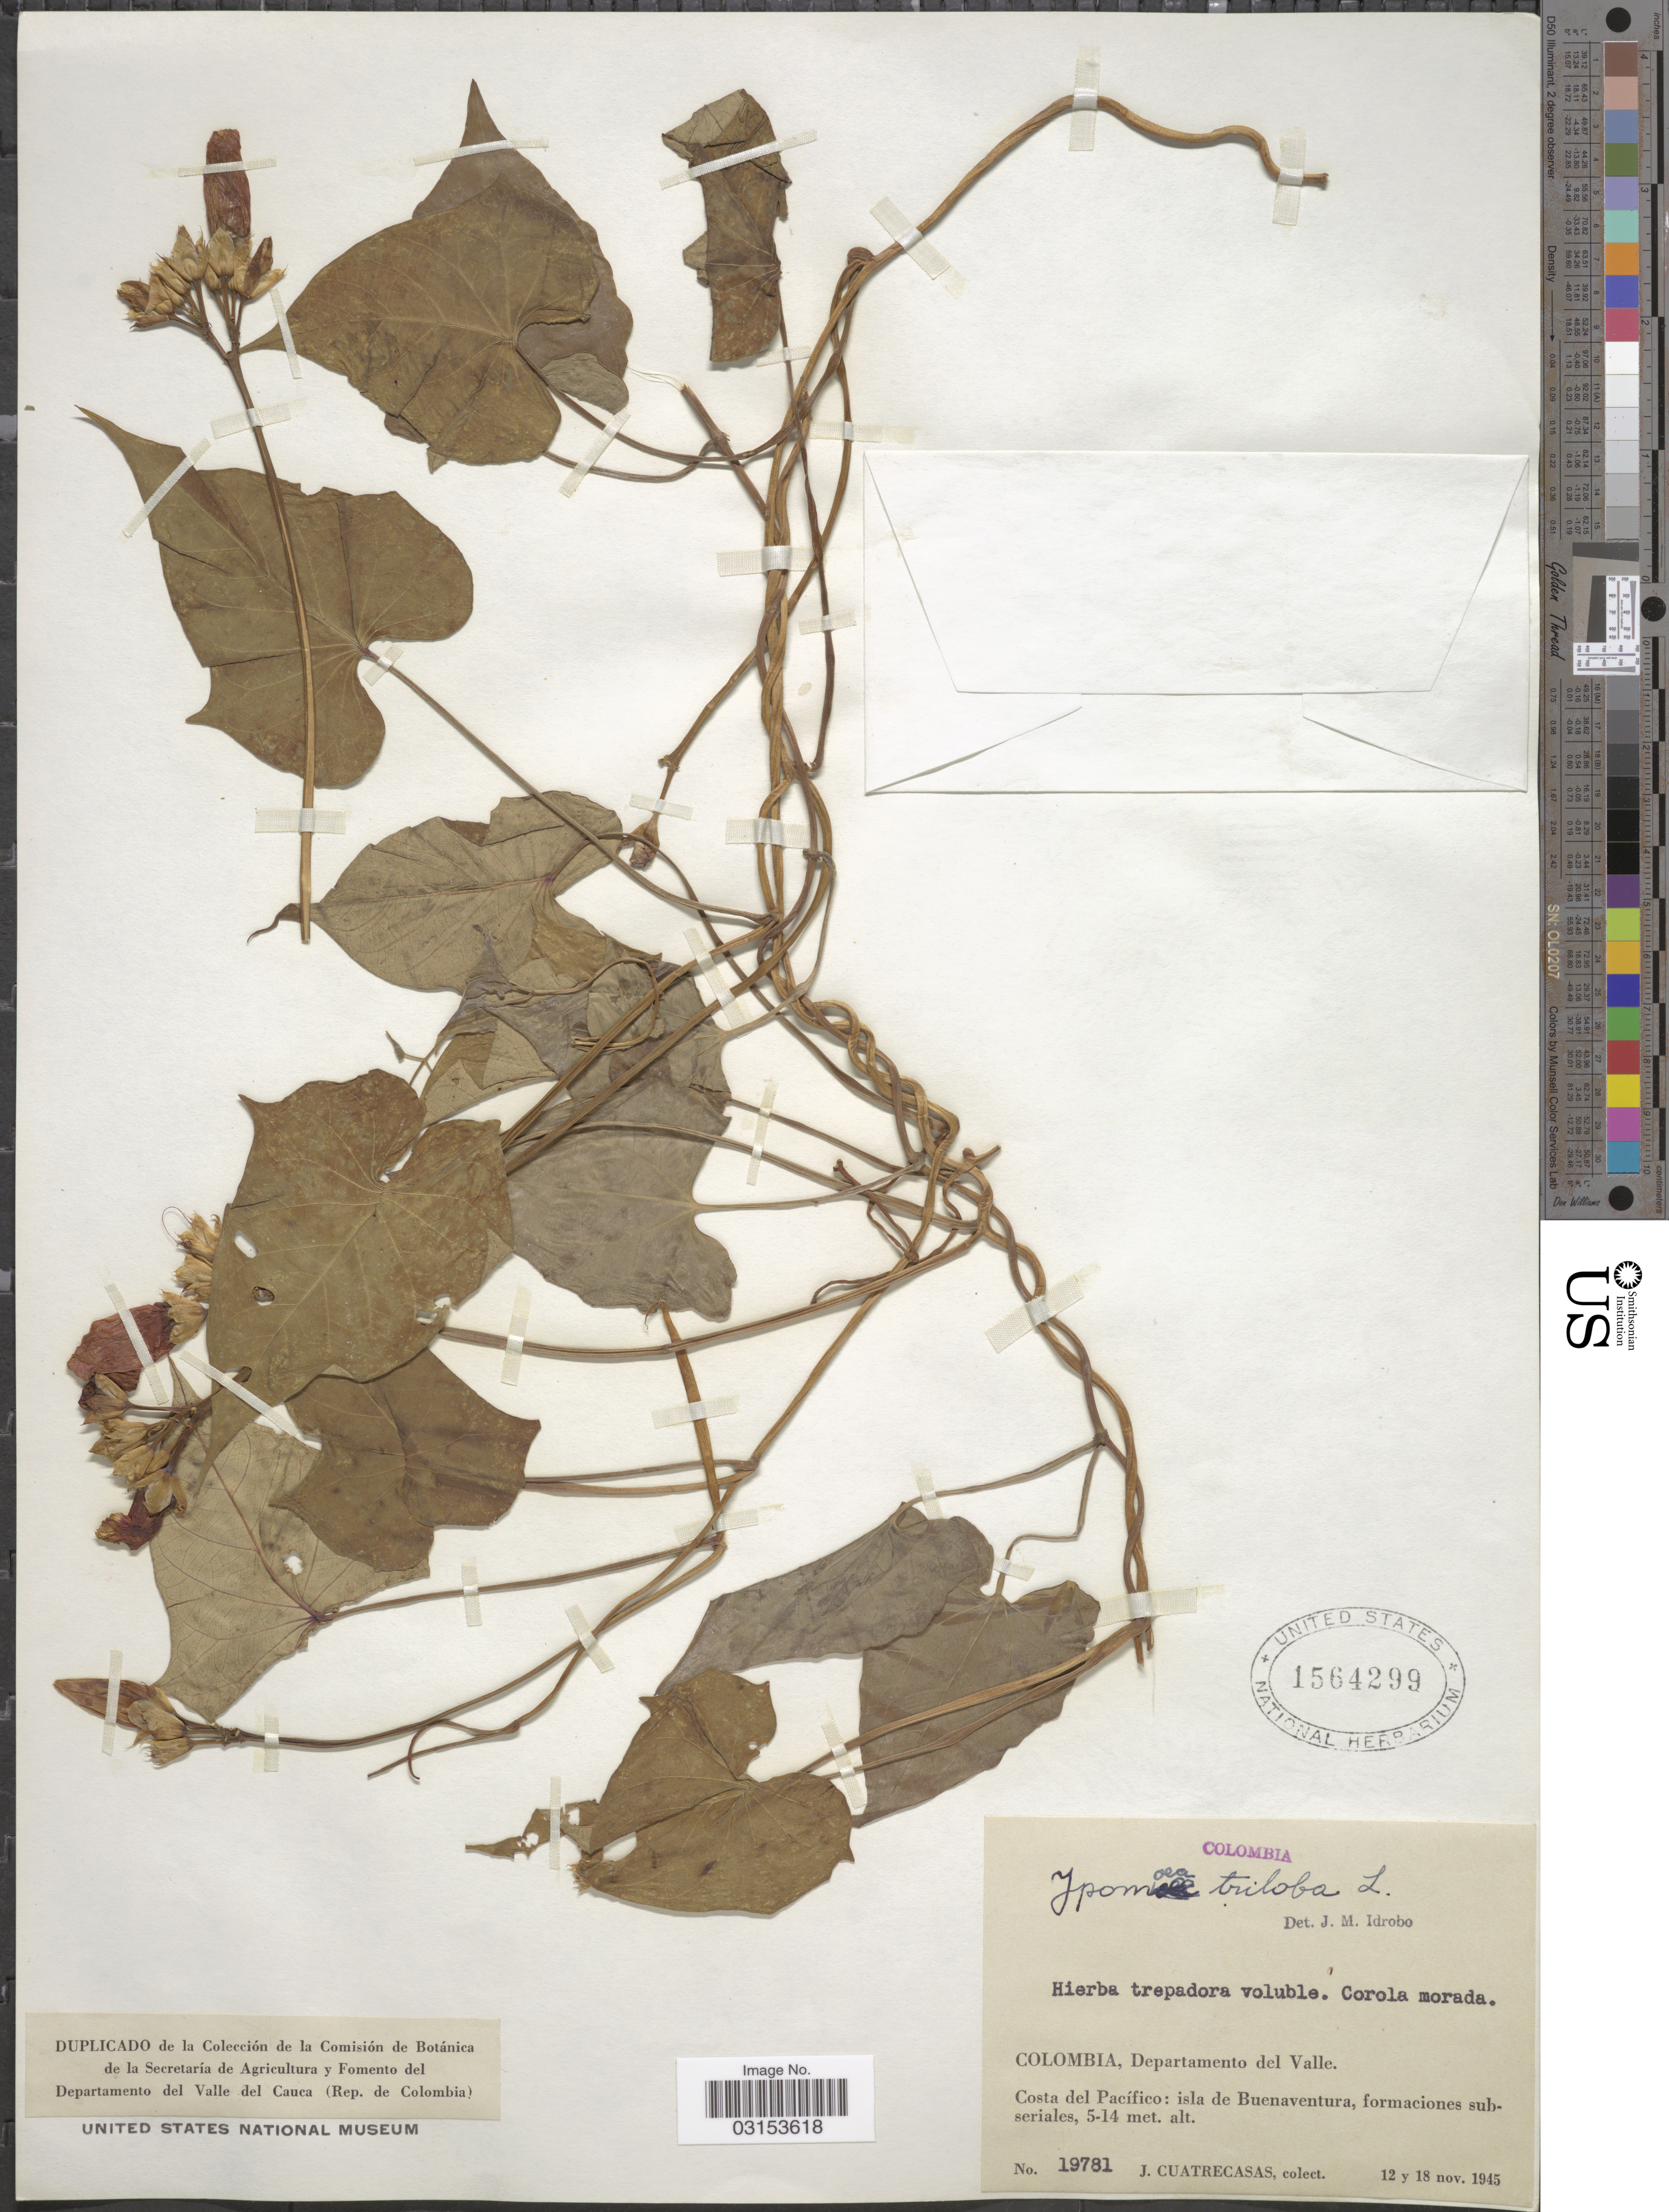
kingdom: Plantae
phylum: Tracheophyta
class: Magnoliopsida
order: Solanales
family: Convolvulaceae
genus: Ipomoea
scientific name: Ipomoea triloba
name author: L.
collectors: J. Cuatrecasas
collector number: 19781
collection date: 1945-11-12/1945-11-18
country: Colombia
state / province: Valle del Cauca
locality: Departamento del Valle. Costa del Pacífico: isla de Buenaventura.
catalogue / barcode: US 1564299